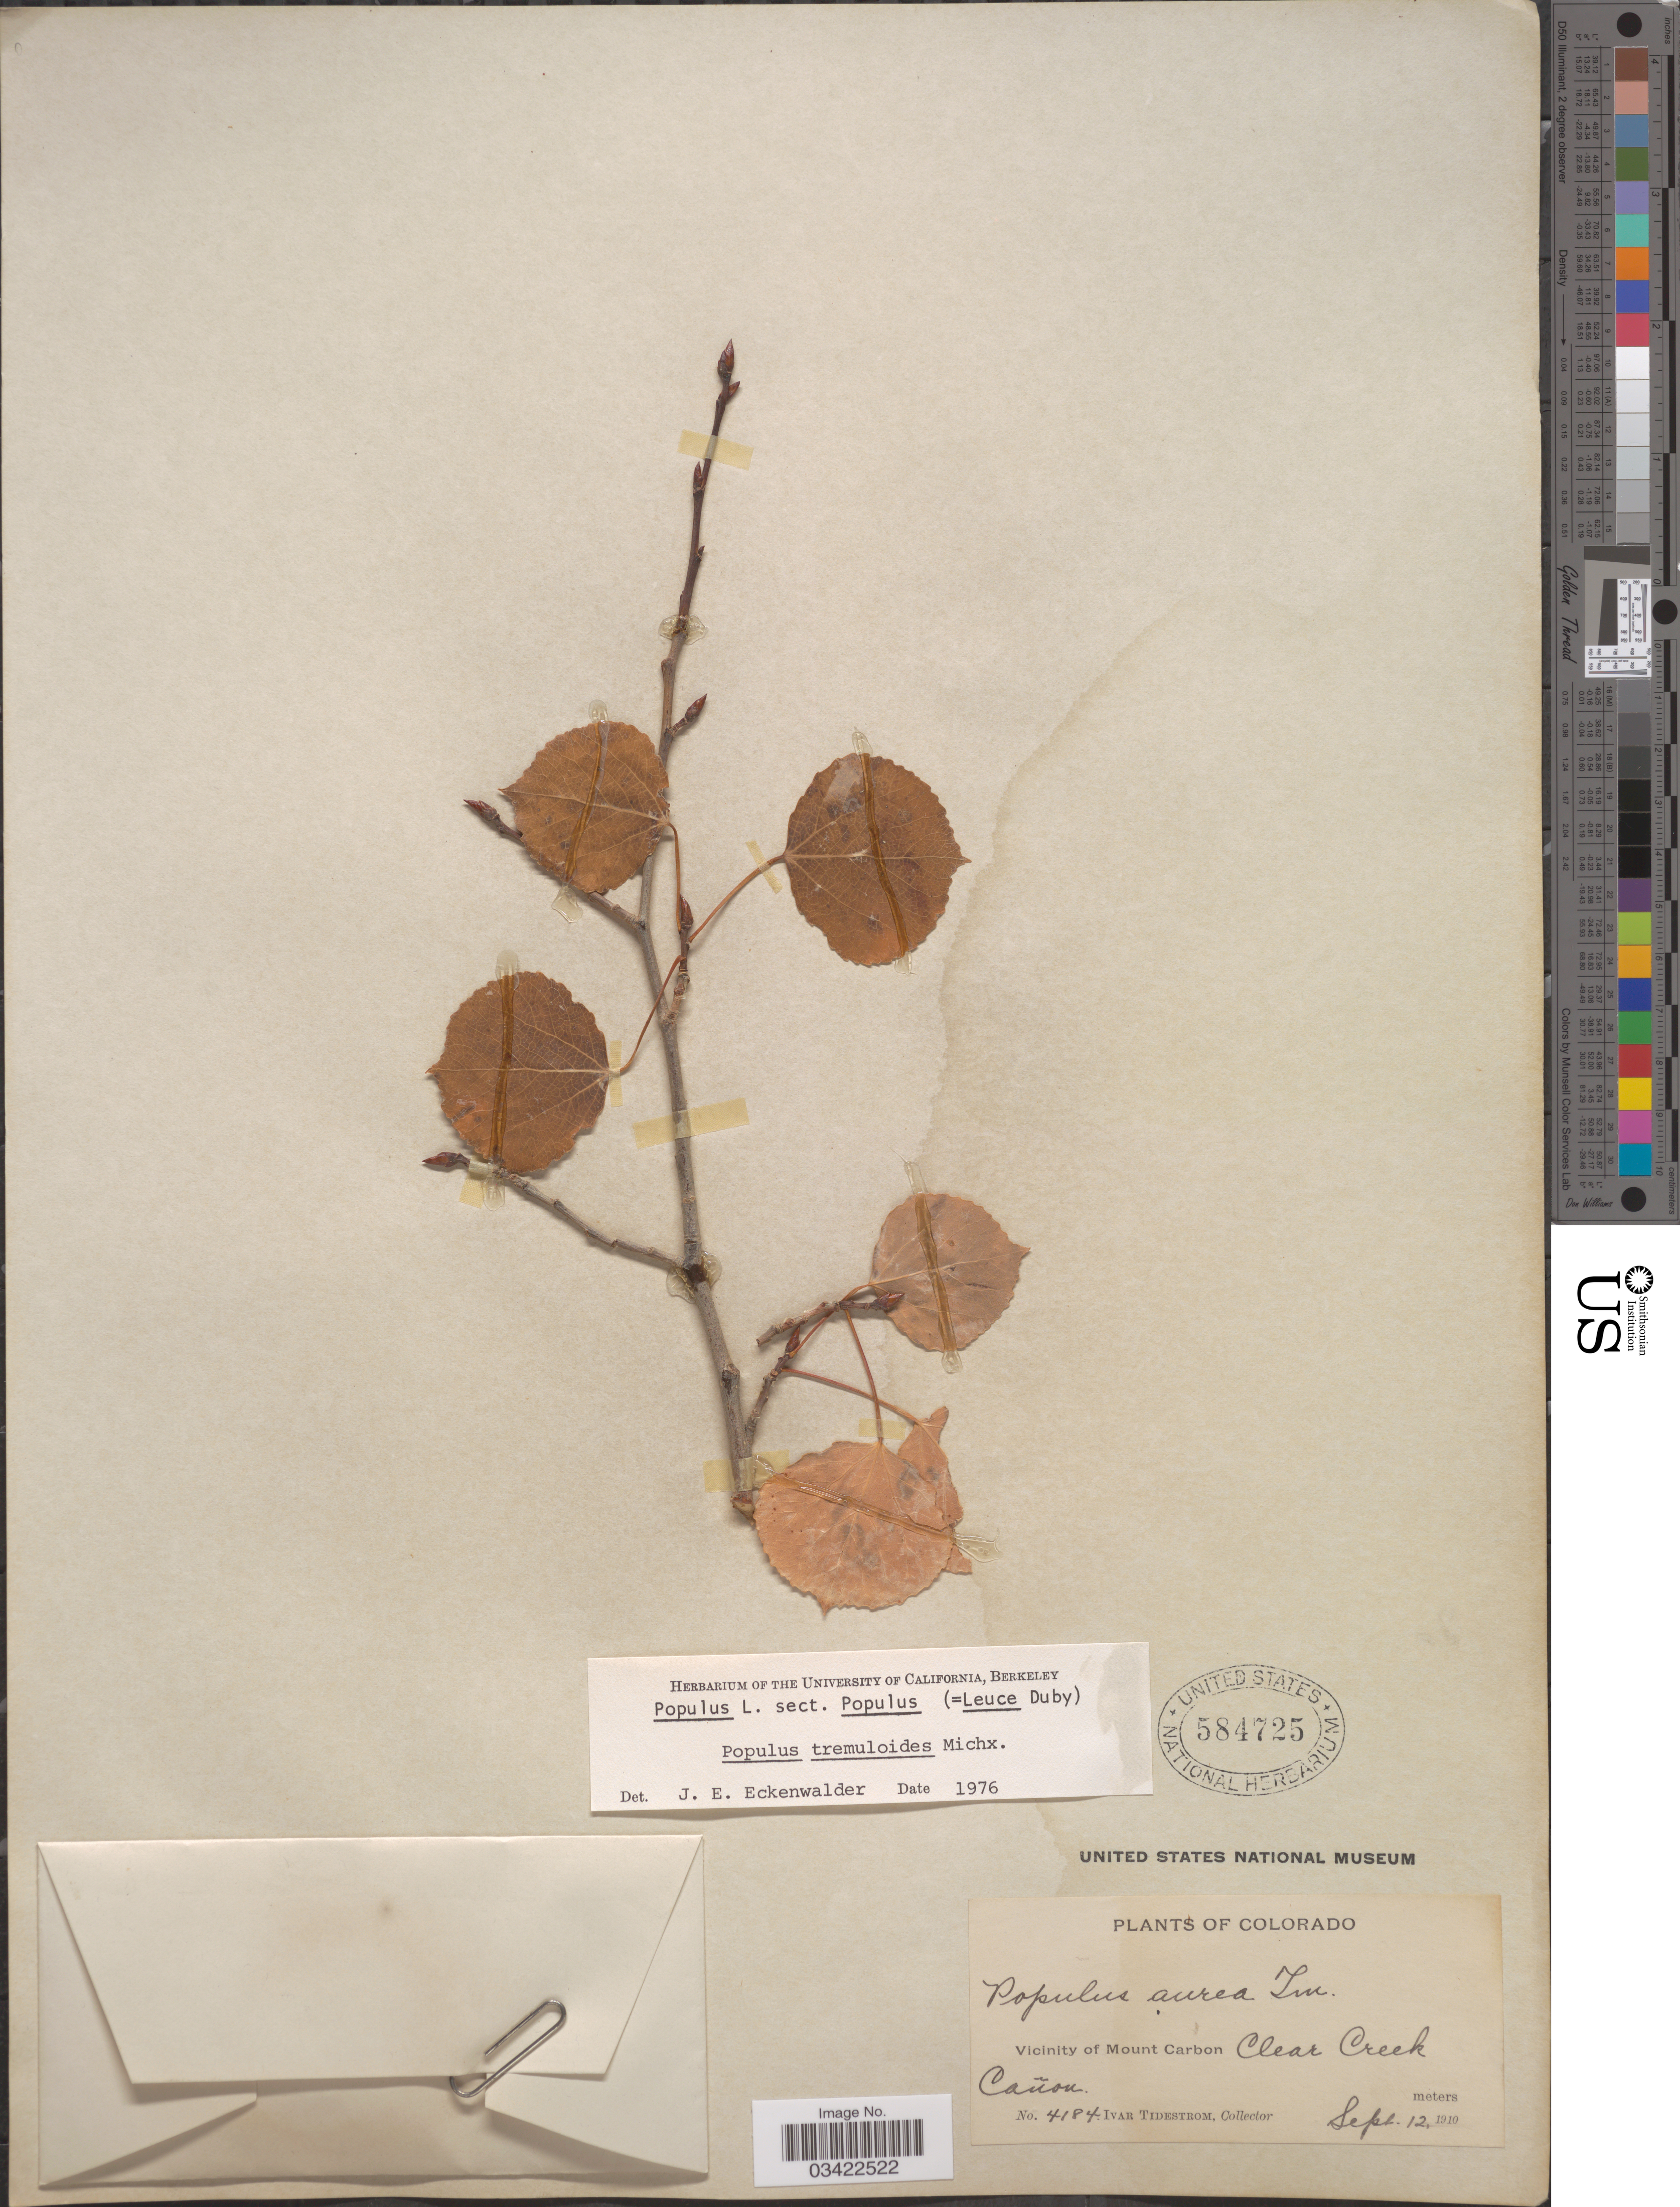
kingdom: Plantae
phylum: Tracheophyta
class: Magnoliopsida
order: Malpighiales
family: Salicaceae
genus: Populus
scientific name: Populus tremuloides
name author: Michx.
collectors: I. F. Tidestrom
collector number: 4184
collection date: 1910-09-12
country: United States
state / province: Colorado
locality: Vicinity of Mount Carbon, Clear Creek Cañon.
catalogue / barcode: US 584725